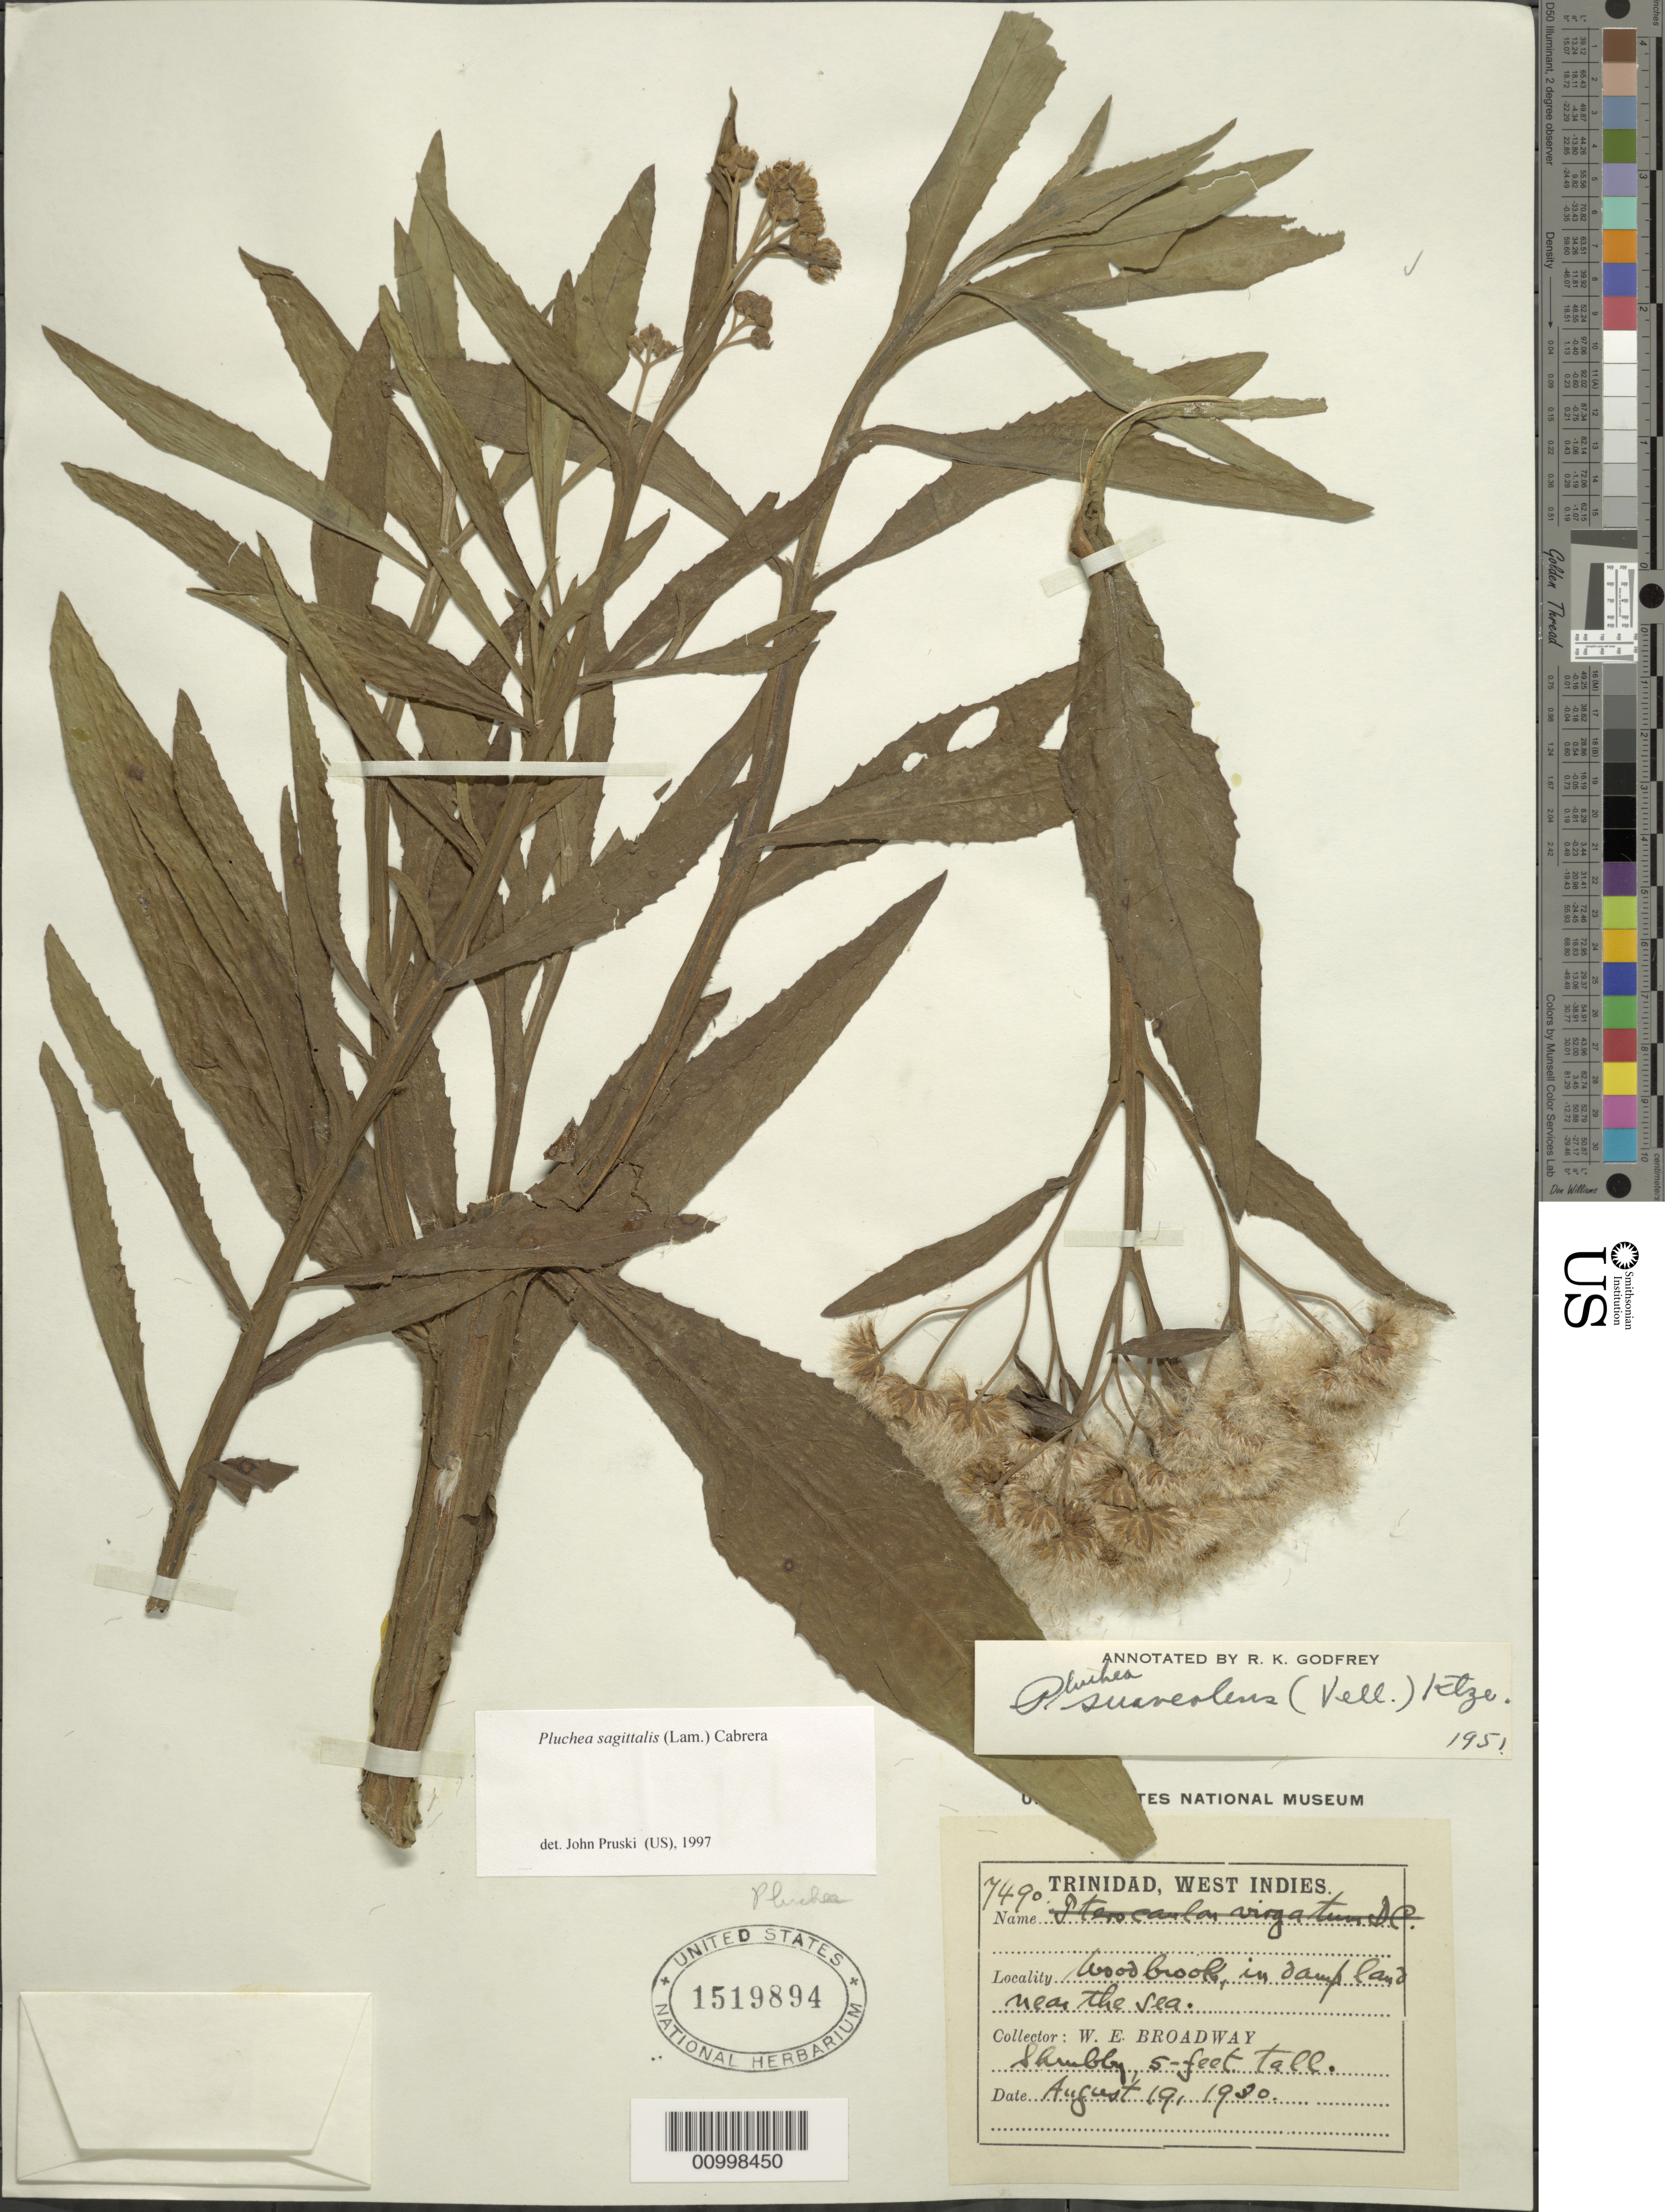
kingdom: Plantae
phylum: Tracheophyta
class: Magnoliopsida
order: Asterales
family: Asteraceae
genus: Pluchea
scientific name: Pluchea sagittalis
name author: (Lam.) Cabrera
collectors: W. E. Broadway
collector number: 7490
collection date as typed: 19 Aug 1930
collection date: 1930-08-19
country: Trinidad and Tobago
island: Trinidad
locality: Woodbrook, in damp land near the sea.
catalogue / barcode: US 1519894